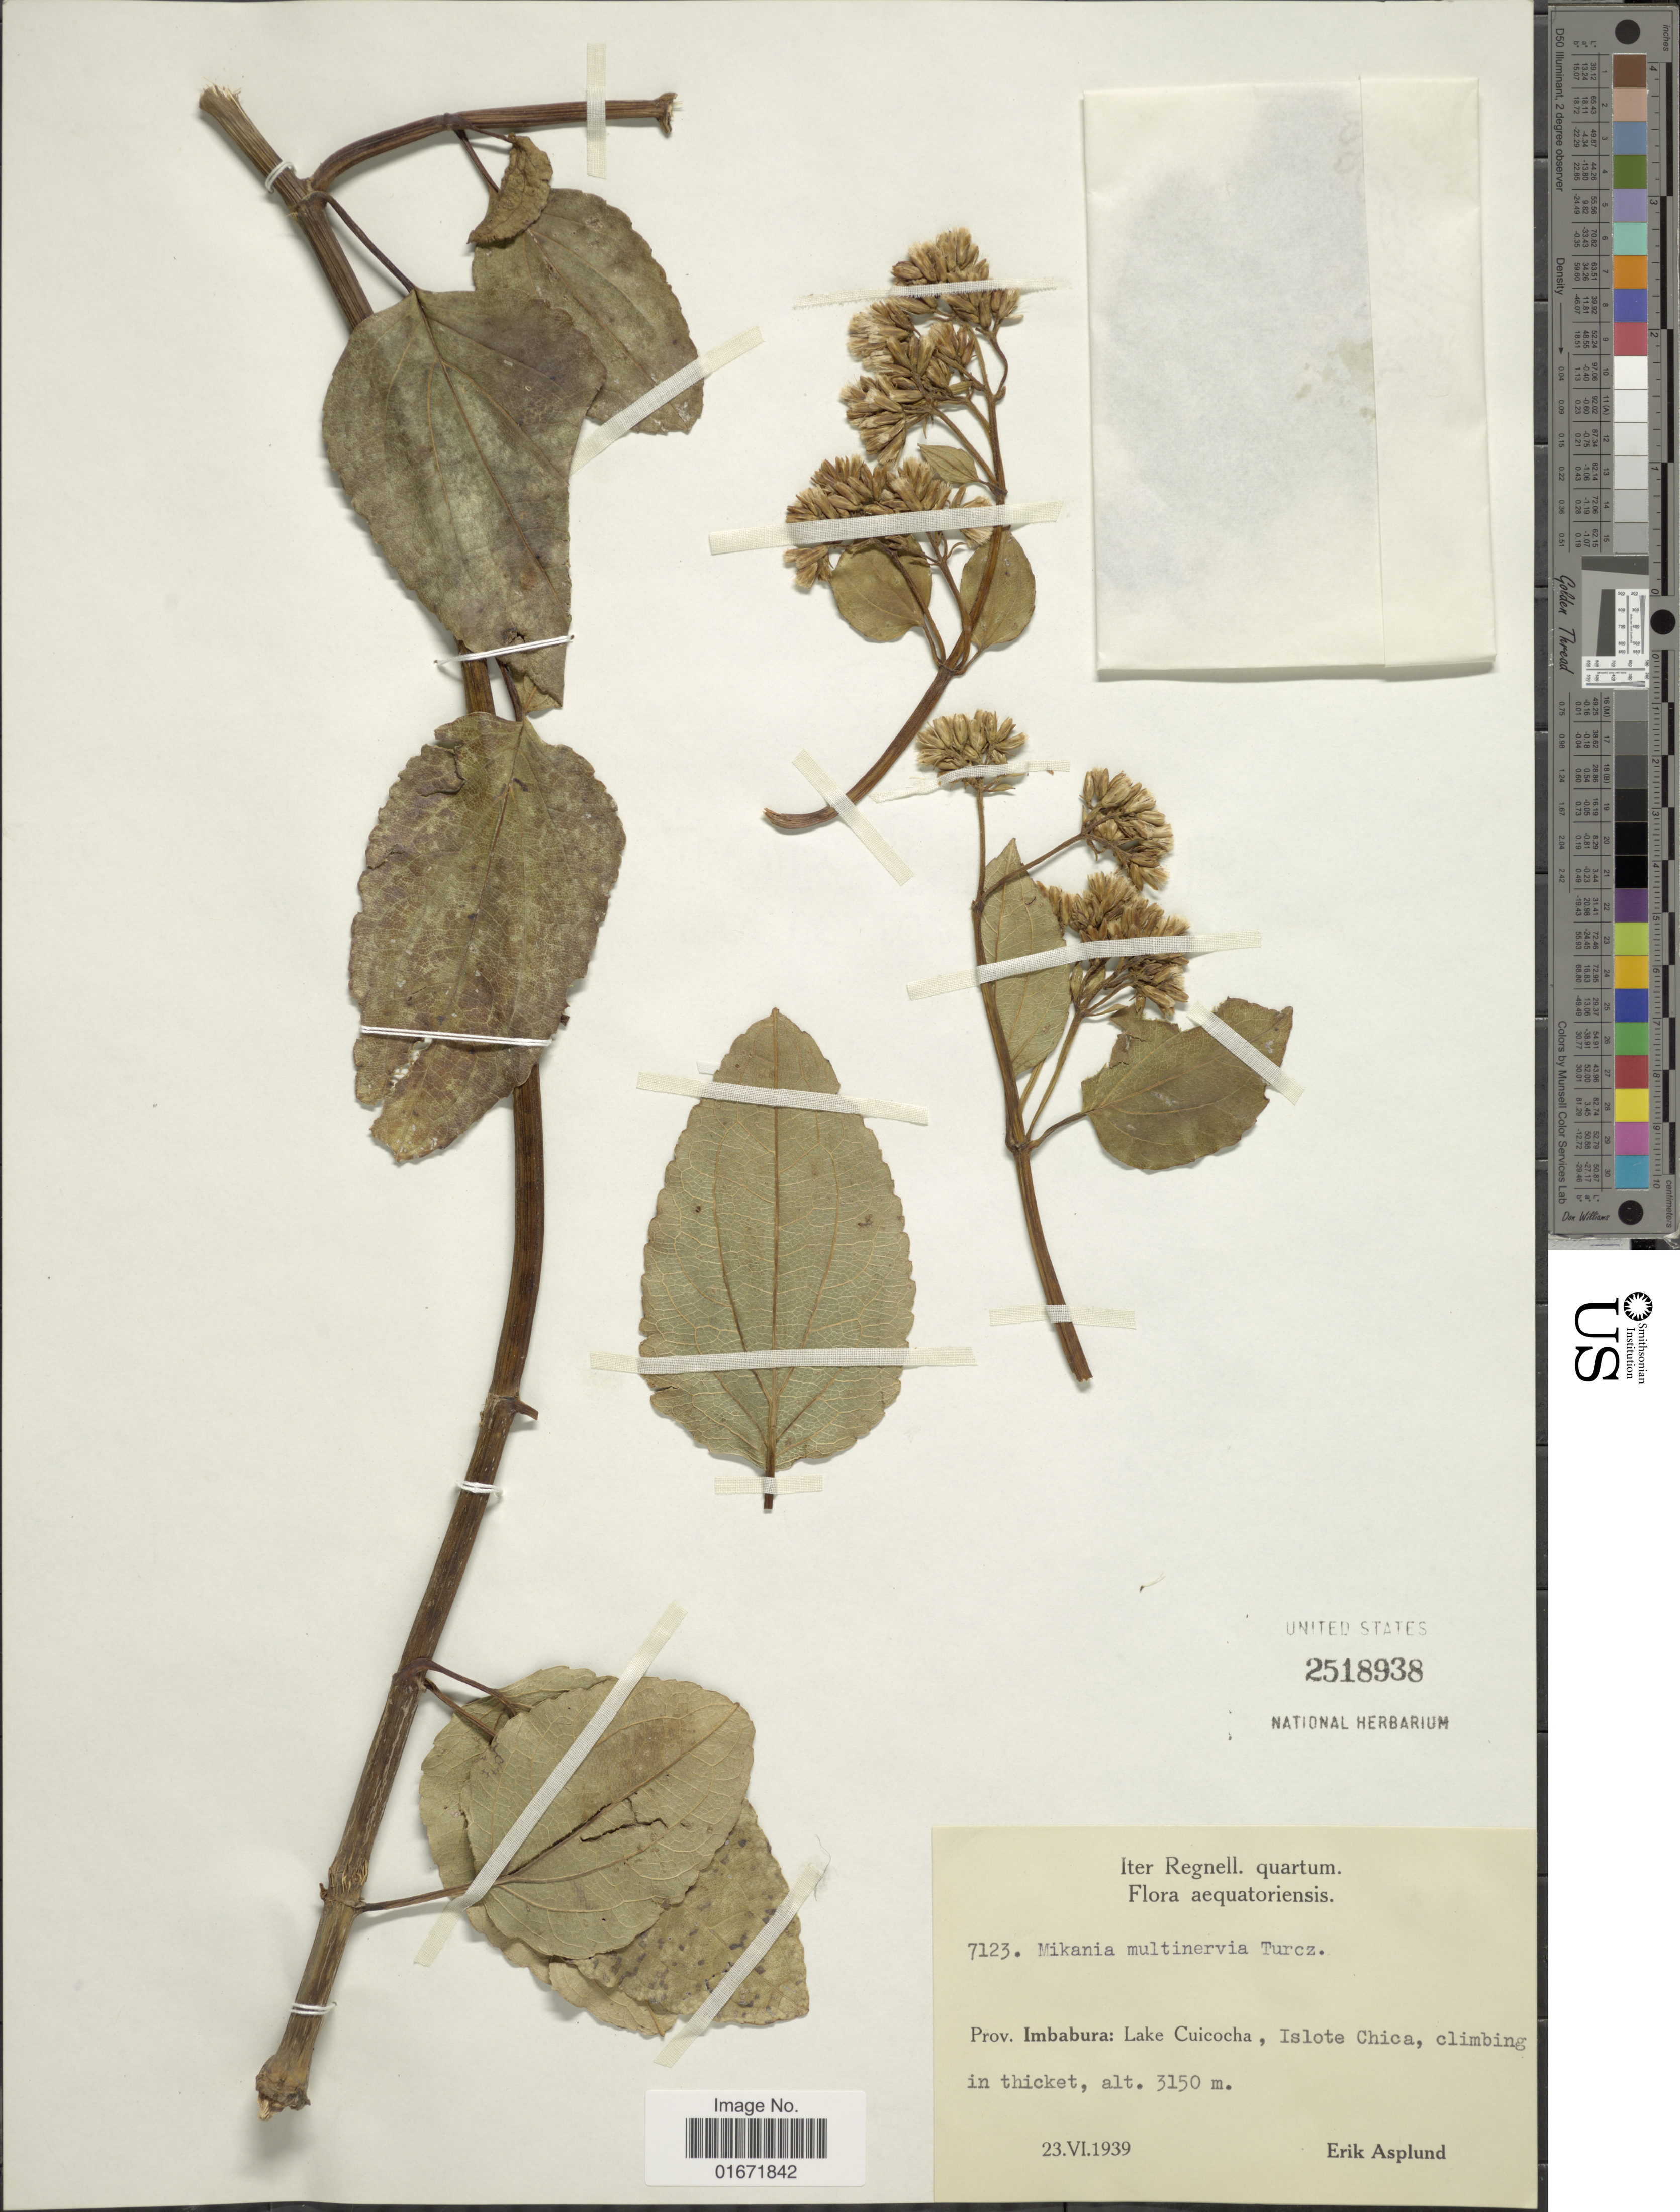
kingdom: Plantae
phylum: Tracheophyta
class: Magnoliopsida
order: Asterales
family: Asteraceae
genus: Mikania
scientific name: Mikania multinervia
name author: Turcz.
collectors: E. Asplund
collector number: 7123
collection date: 1939-06-23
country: Ecuador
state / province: Imbabura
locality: Prov. Imbabura: Lake Cuicocha, Islote Chica, climbing in thicket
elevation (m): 3150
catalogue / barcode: US 2518938